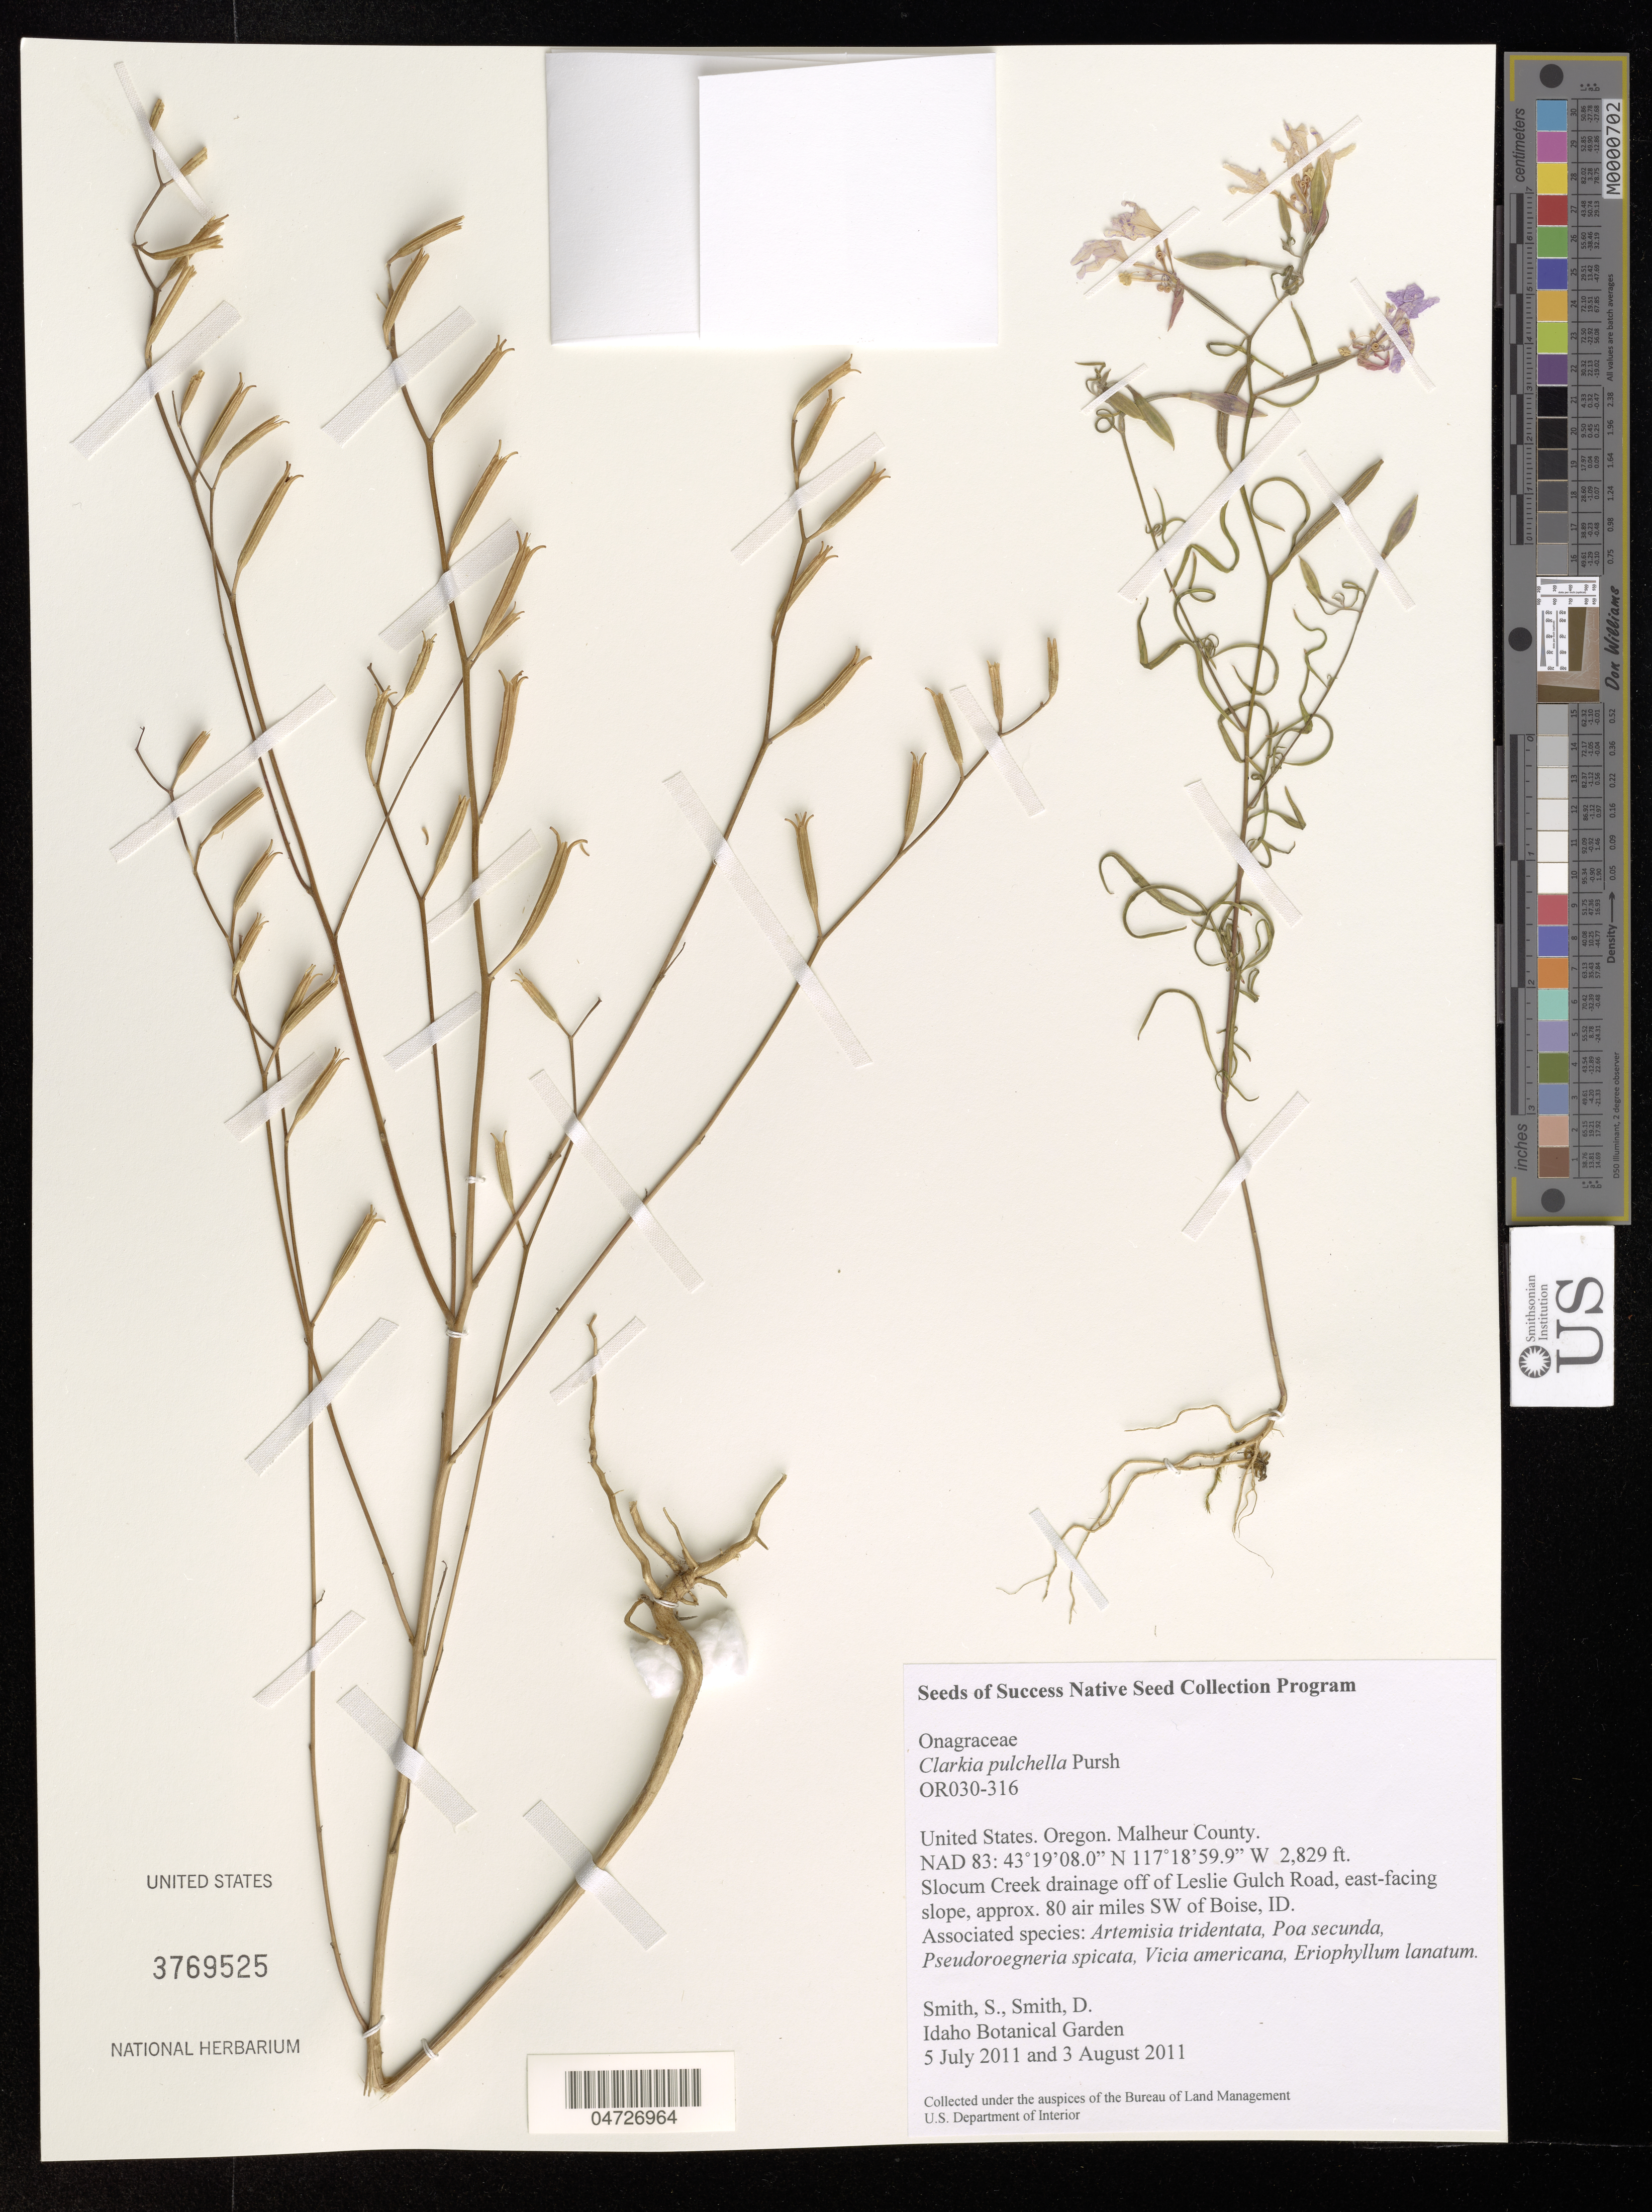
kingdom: Plantae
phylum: Tracheophyta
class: Magnoliopsida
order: Myrtales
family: Onagraceae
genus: Clarkia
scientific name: Clarkia pulchella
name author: Pursh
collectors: S. Smith & D. Smith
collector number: OR030-316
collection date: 2011-07-05/2011-08-03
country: United States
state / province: Oregon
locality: Malheur County. Slocum Creek drainage off of Leslie Gulch Road, east-facing slope, approx. 80 air miles SW of Boise, ID.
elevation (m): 862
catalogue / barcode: US 3769525